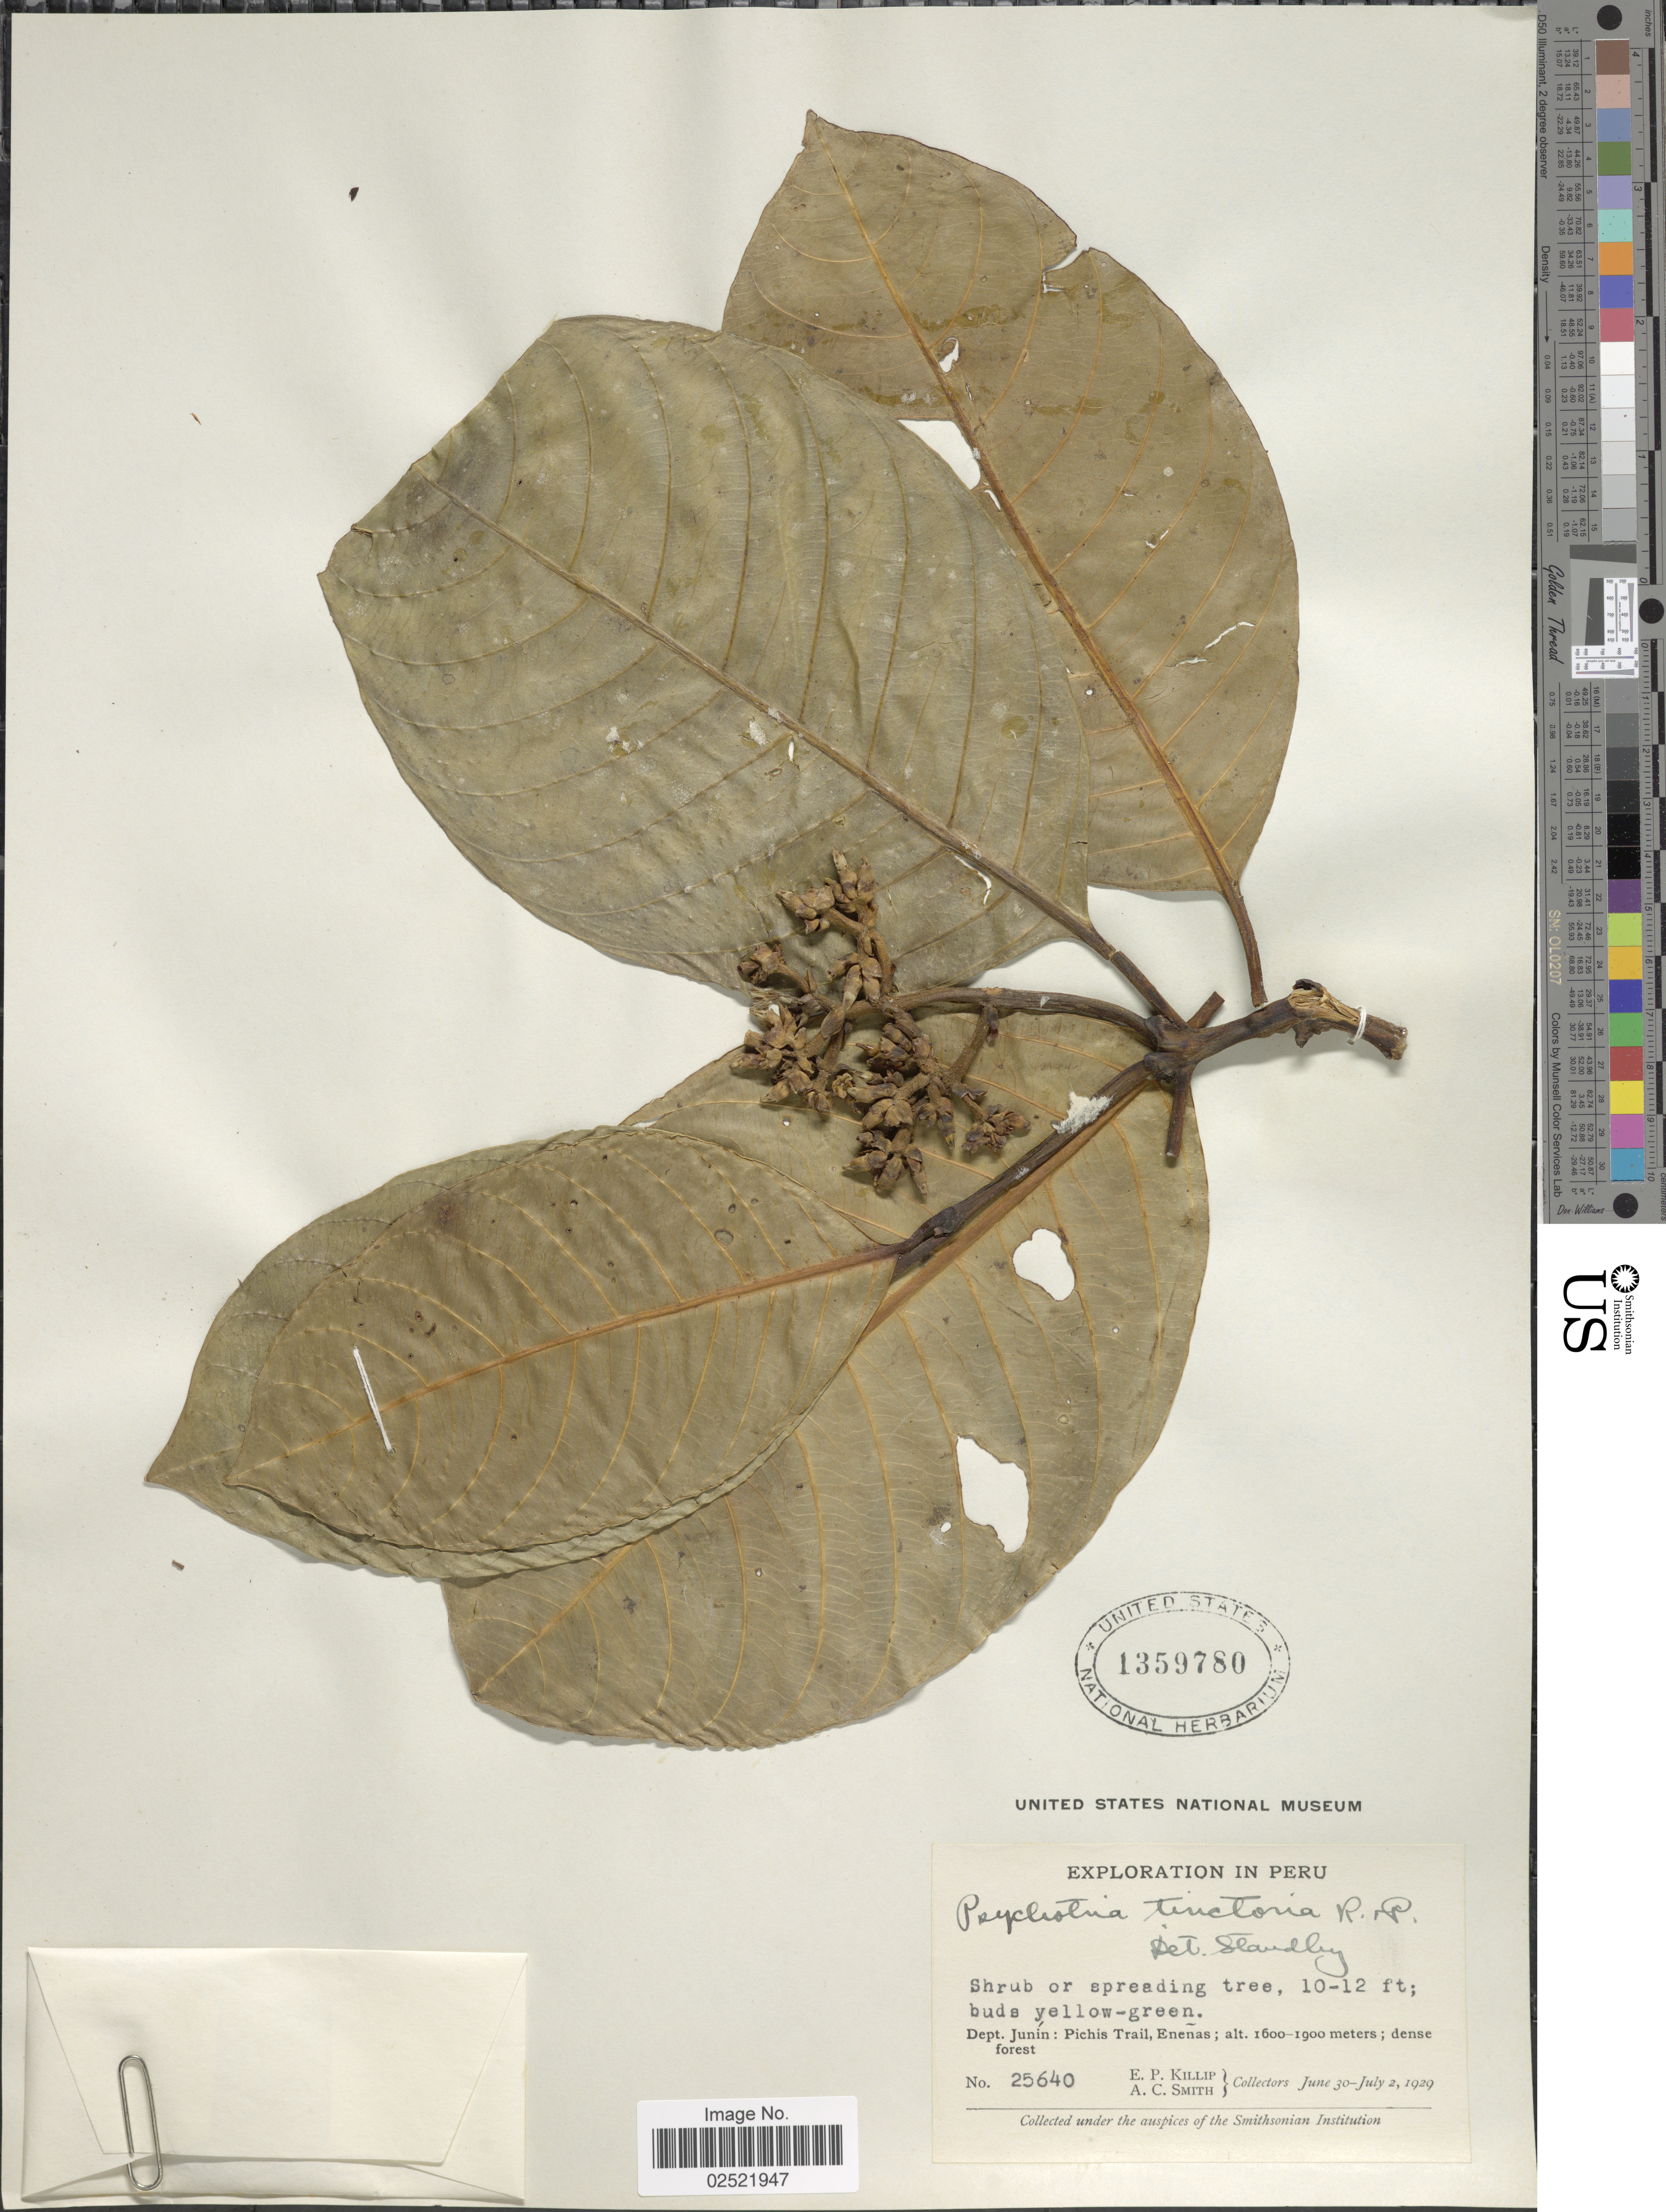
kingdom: Plantae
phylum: Tracheophyta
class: Magnoliopsida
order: Gentianales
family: Rubiaceae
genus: Psychotria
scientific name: Psychotria tinctoria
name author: Ruiz & Pav.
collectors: E. P. Killip & A. C. Smith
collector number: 25640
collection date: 1929-06-30/1929-07-02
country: Peru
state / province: Junín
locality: Pichis Trail, Enenas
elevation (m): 1600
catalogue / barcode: US 1359780